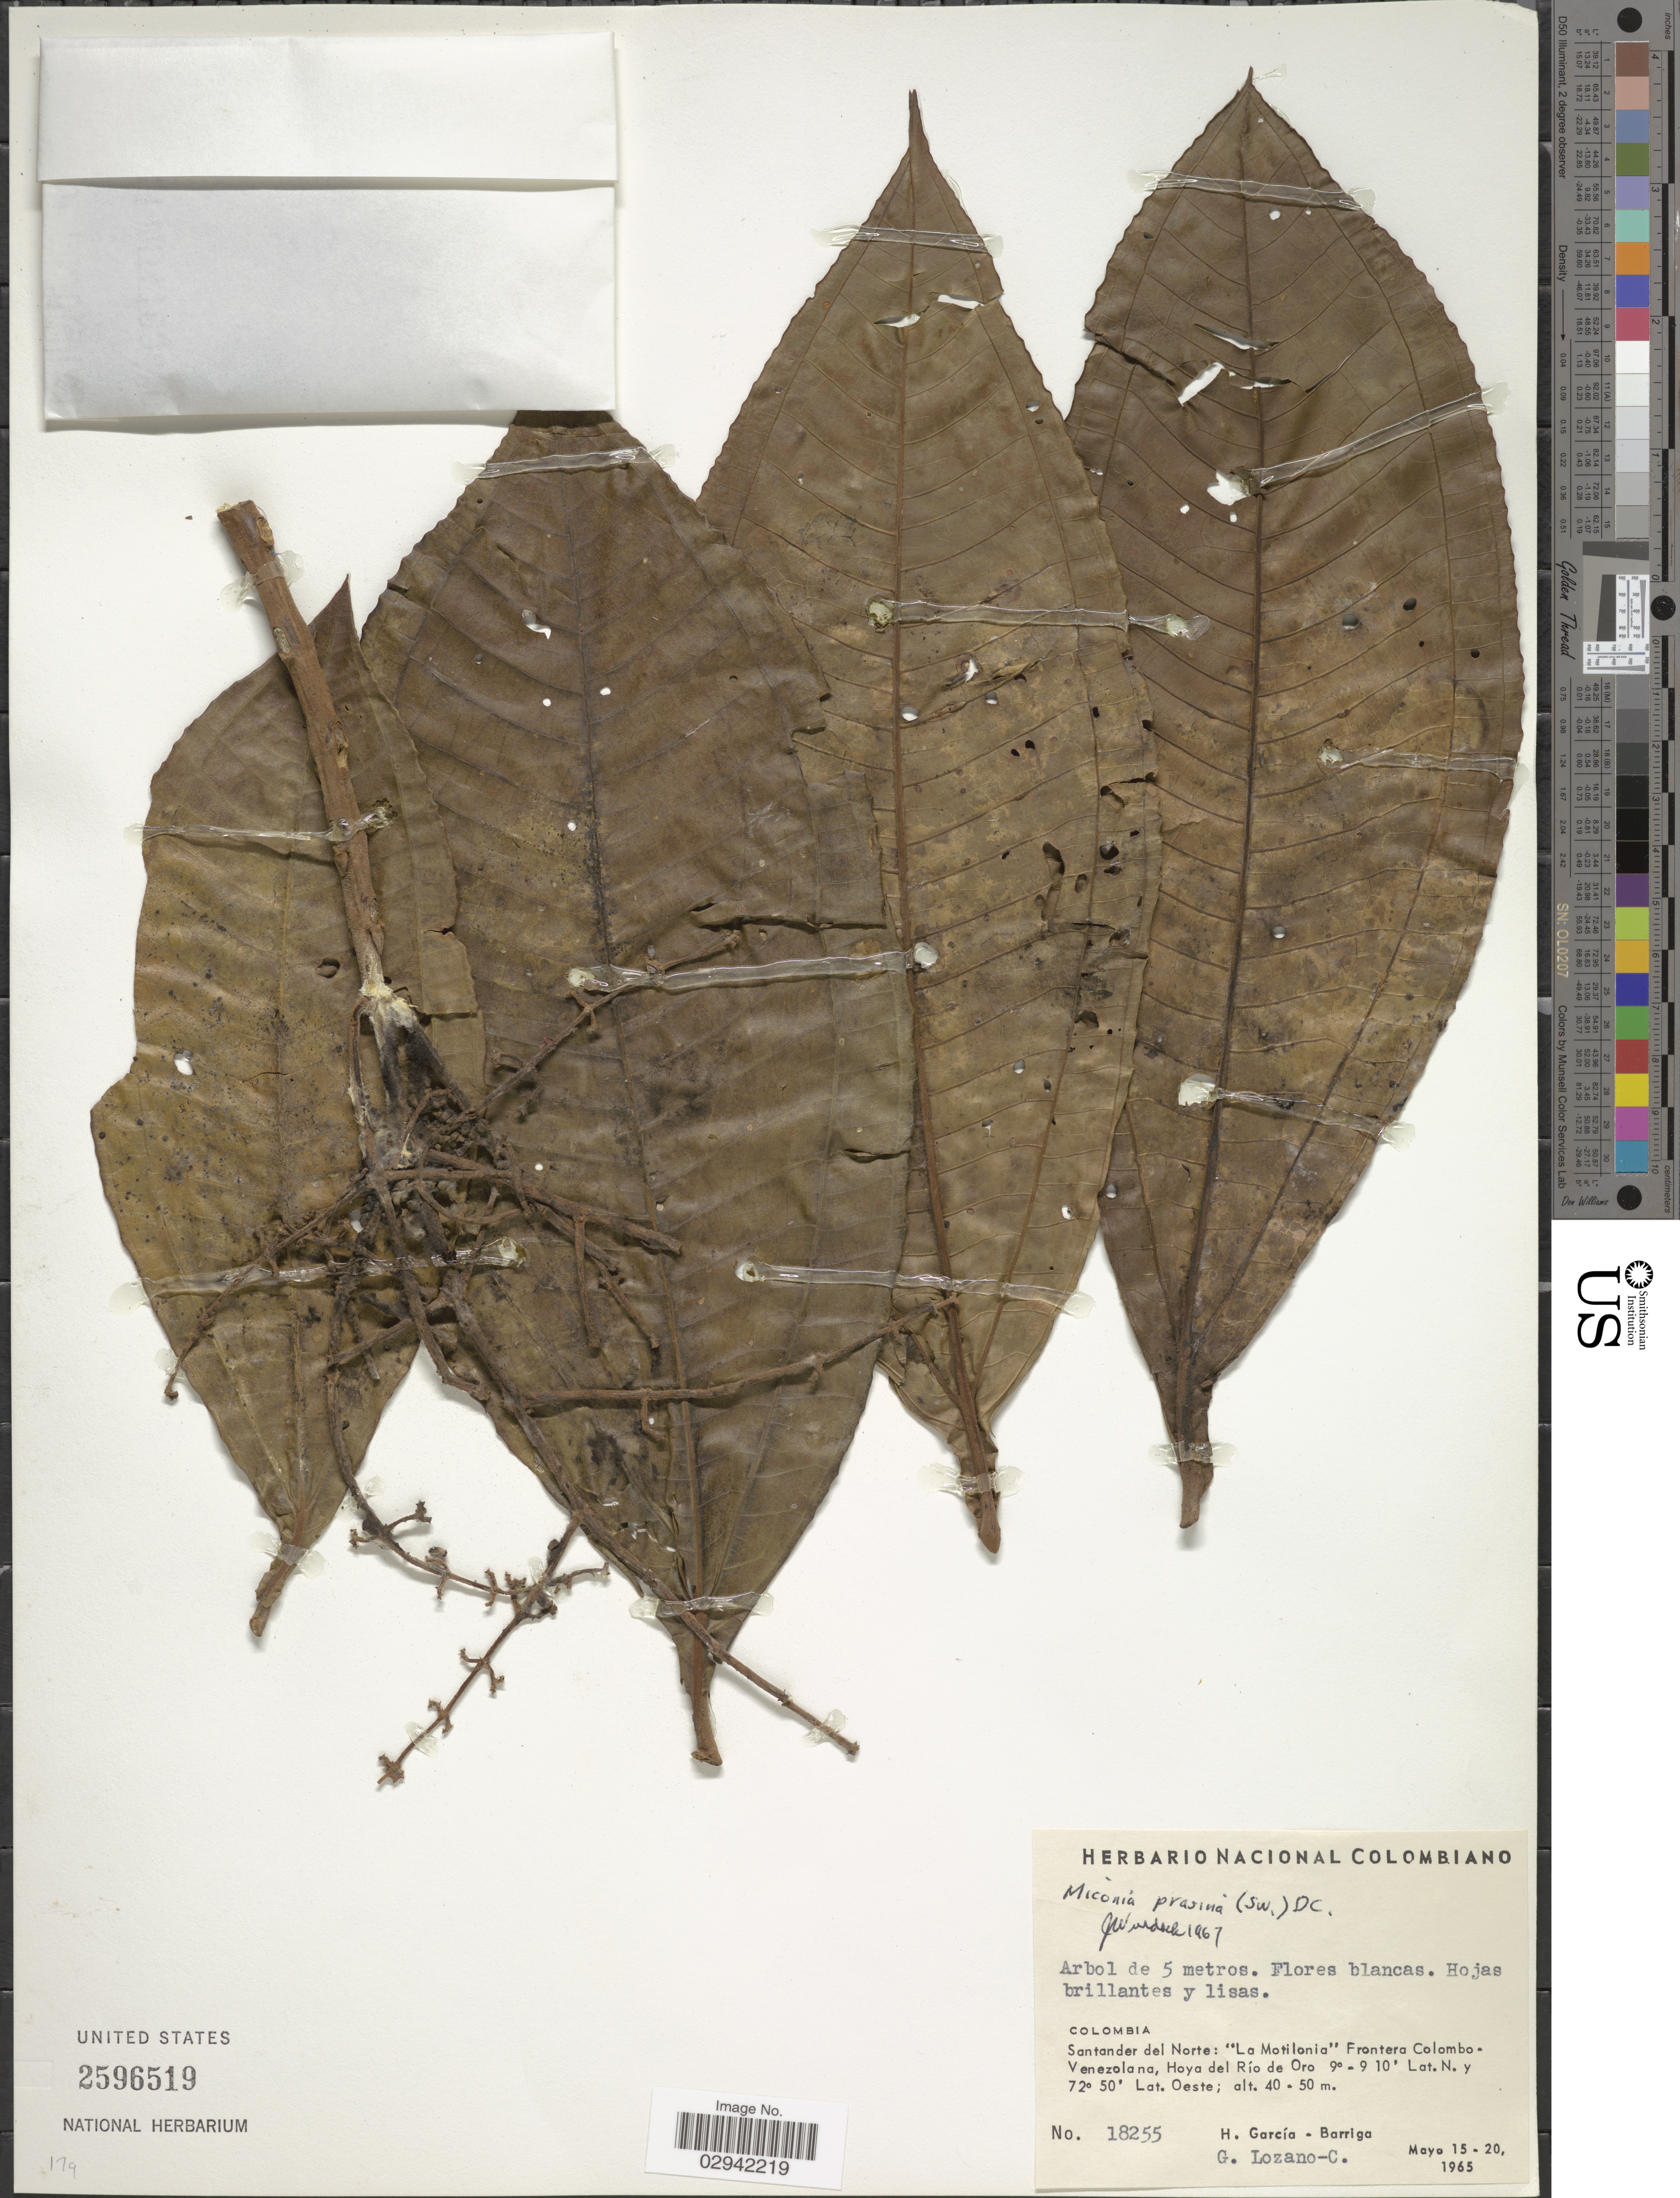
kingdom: Plantae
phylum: Tracheophyta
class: Magnoliopsida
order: Myrtales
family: Melastomataceae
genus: Miconia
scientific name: Miconia prasina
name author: (Sw.) DC.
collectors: H. García Barriga & G. Lozano-Contreras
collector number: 18255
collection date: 1965-05-15/1965-05-20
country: Colombia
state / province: Norte de Santander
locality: Santander del Norte: "La Motilonia" Frontera Colombo-Venezolana, Hoya del Rio de Oro.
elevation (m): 40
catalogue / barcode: US 2596519